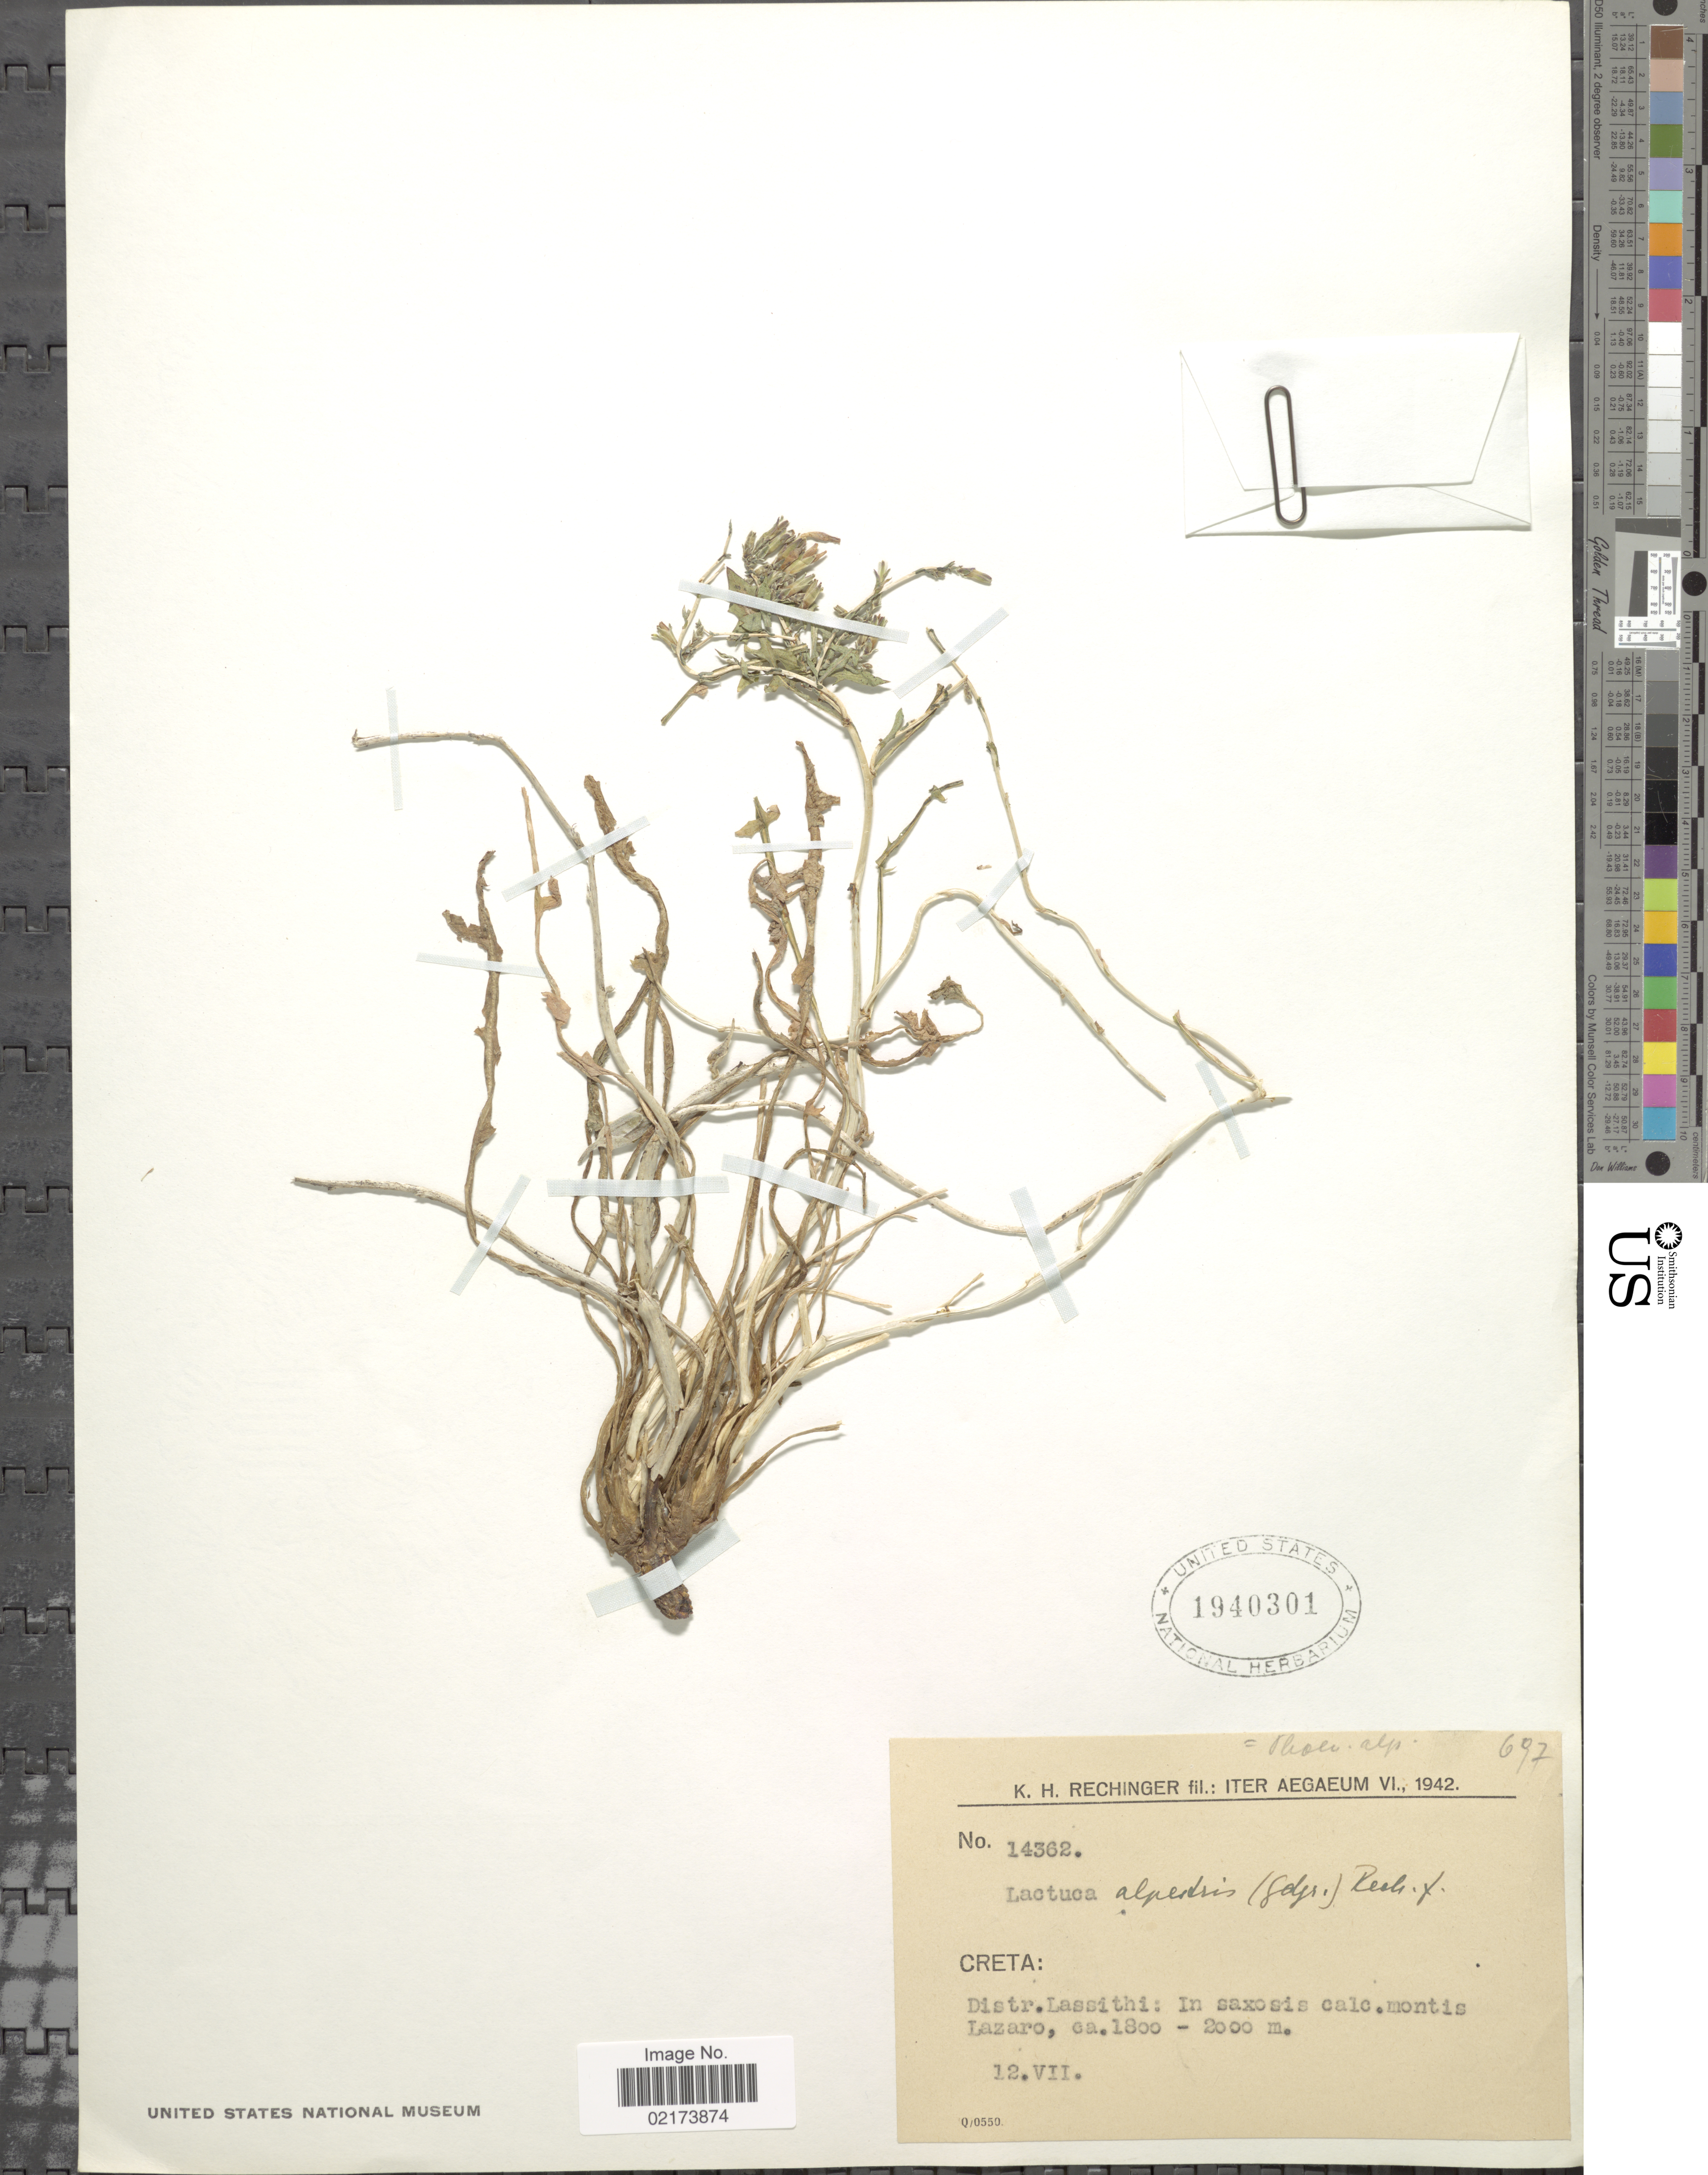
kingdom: Plantae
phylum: Tracheophyta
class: Magnoliopsida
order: Asterales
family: Asteraceae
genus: Lactuca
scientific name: Lactuca alpestris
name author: (Gand.) Rech. f.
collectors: K. H. Rechinger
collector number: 14362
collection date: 1942-07-12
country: Greece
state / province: Crete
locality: Aegaeum, Creta, Distr. Lassithi, montis Lazaro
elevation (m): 1800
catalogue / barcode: US 1940301